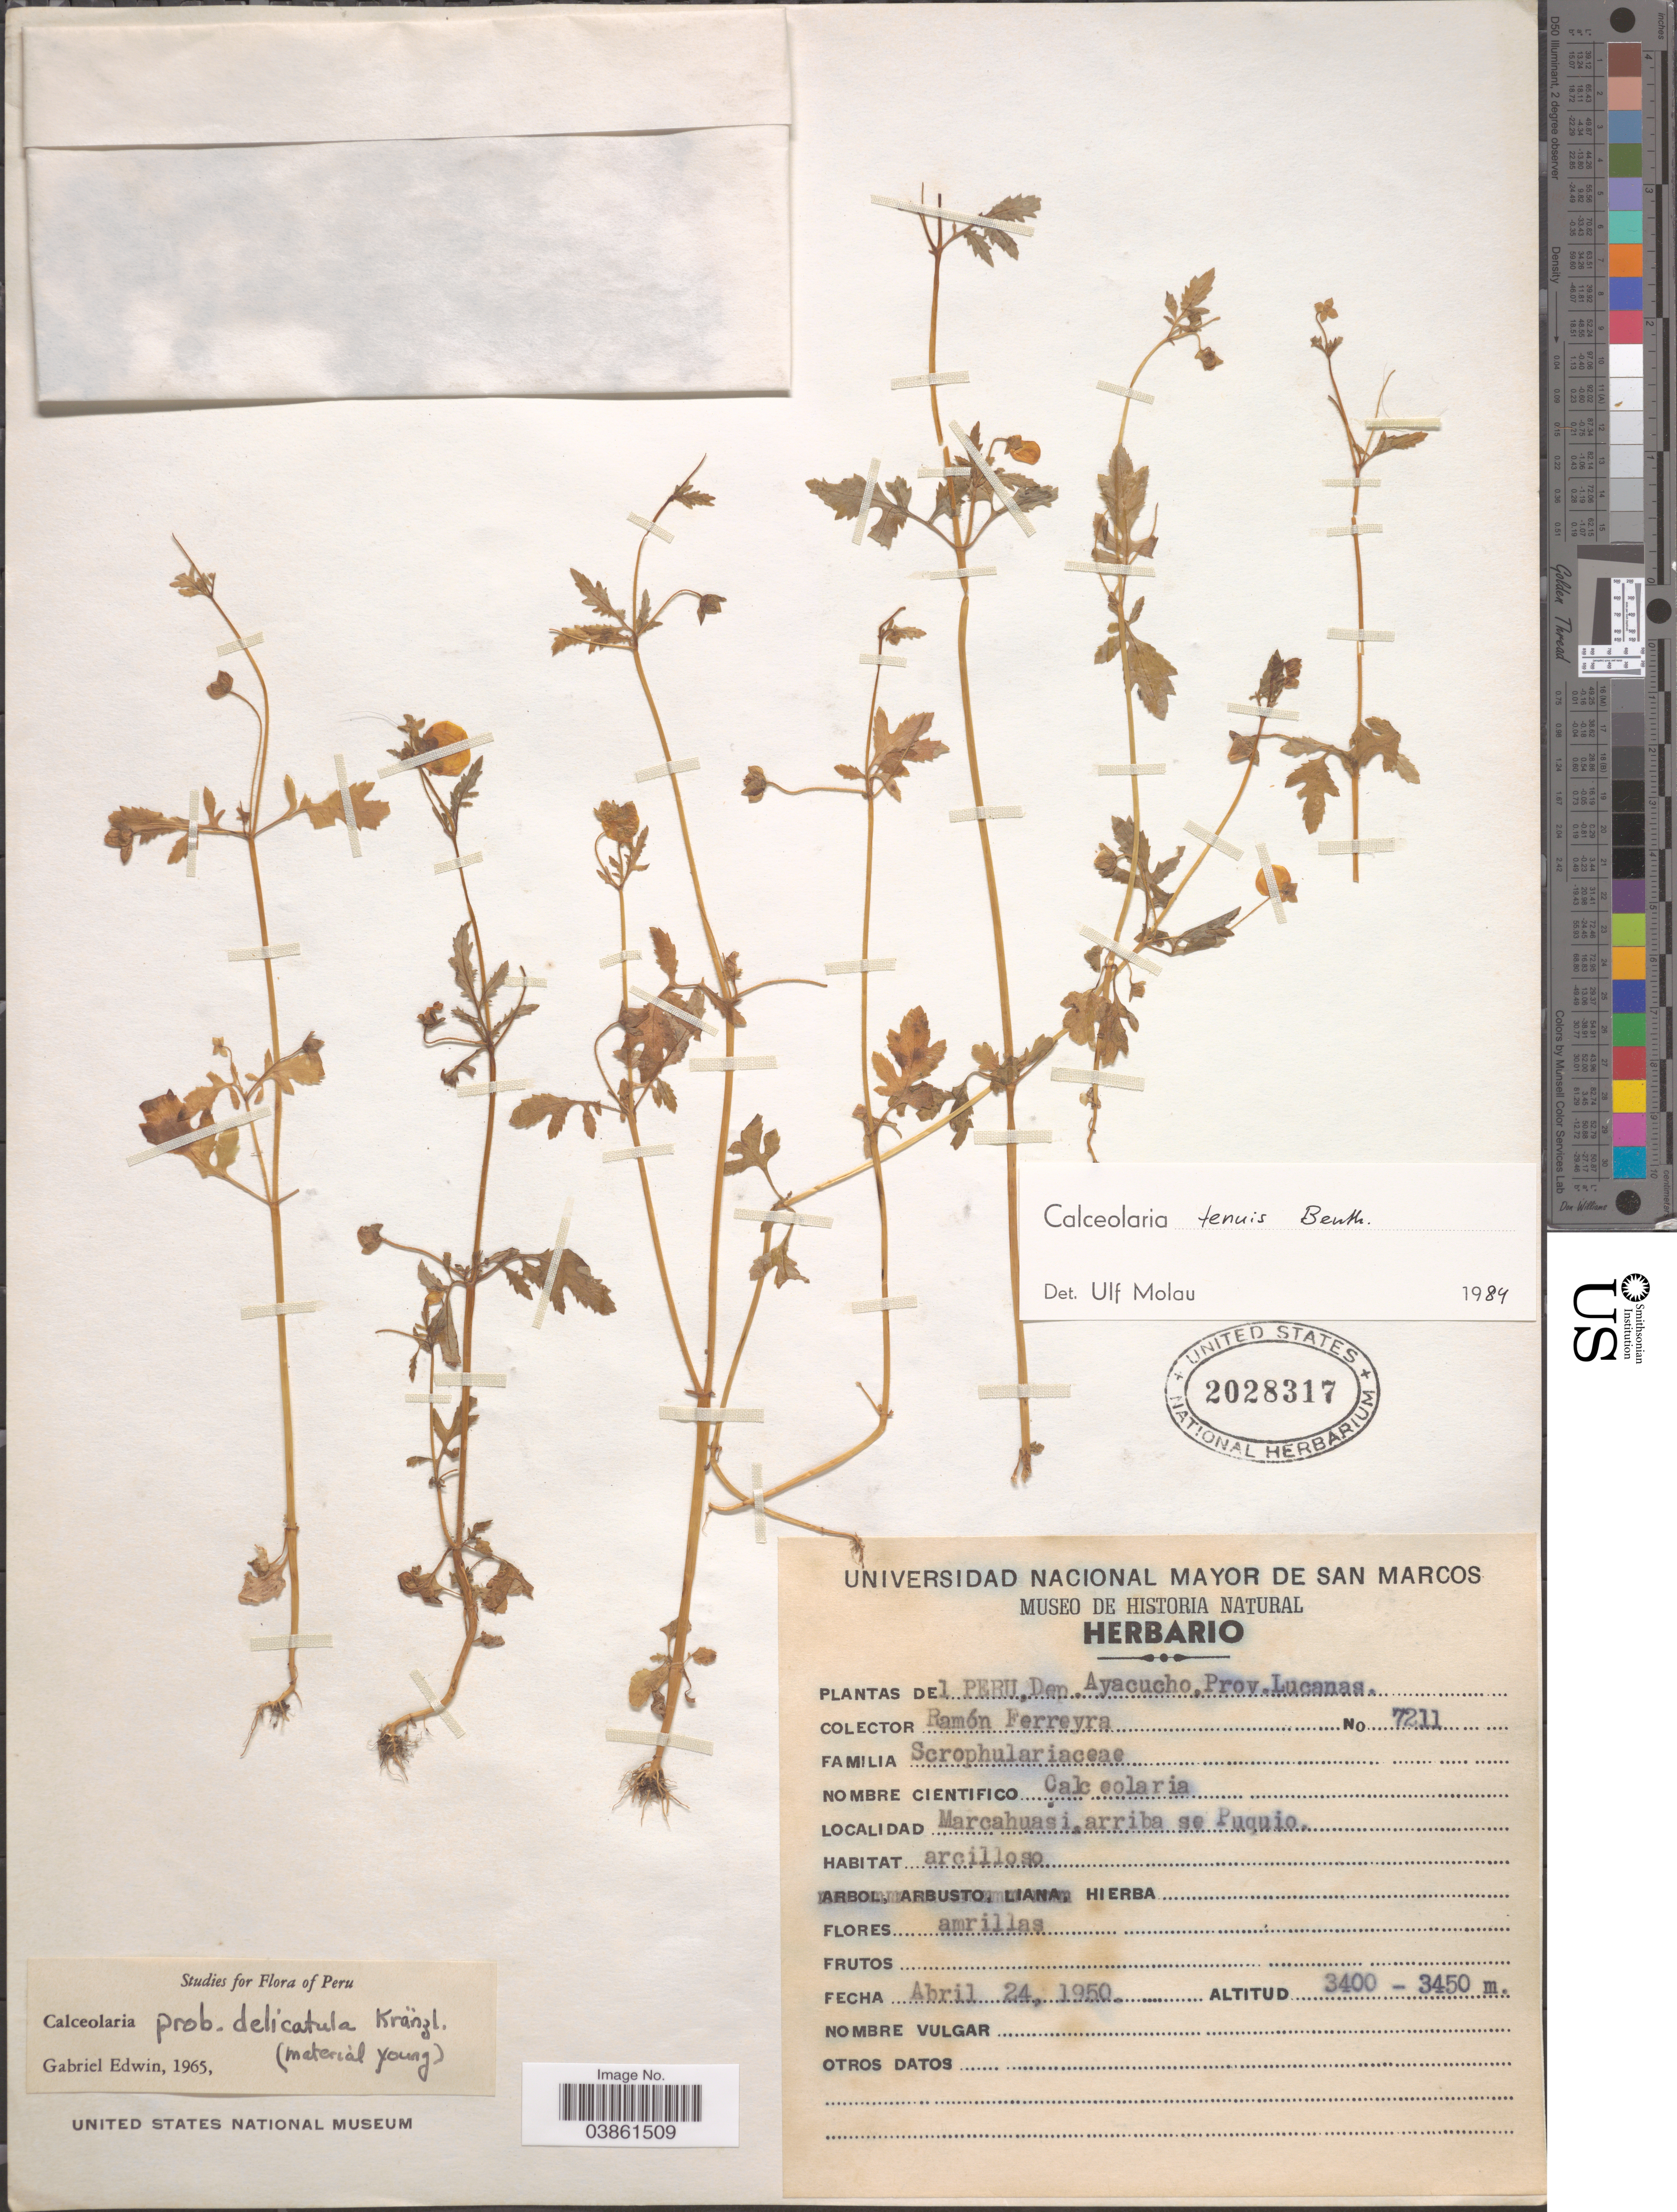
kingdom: Plantae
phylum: Tracheophyta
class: Magnoliopsida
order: Lamiales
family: Calceolariaceae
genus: Calceolaria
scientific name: Calceolaria tenuis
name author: Benth.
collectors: R. A. Ferreyra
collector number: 7211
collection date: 1950-04-24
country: Peru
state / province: Ayacucho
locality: Dep. Ayacucho, Prov. Lucanas. Marcahuasi, arriba se Puquio.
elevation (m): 3400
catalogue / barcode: US 2028317